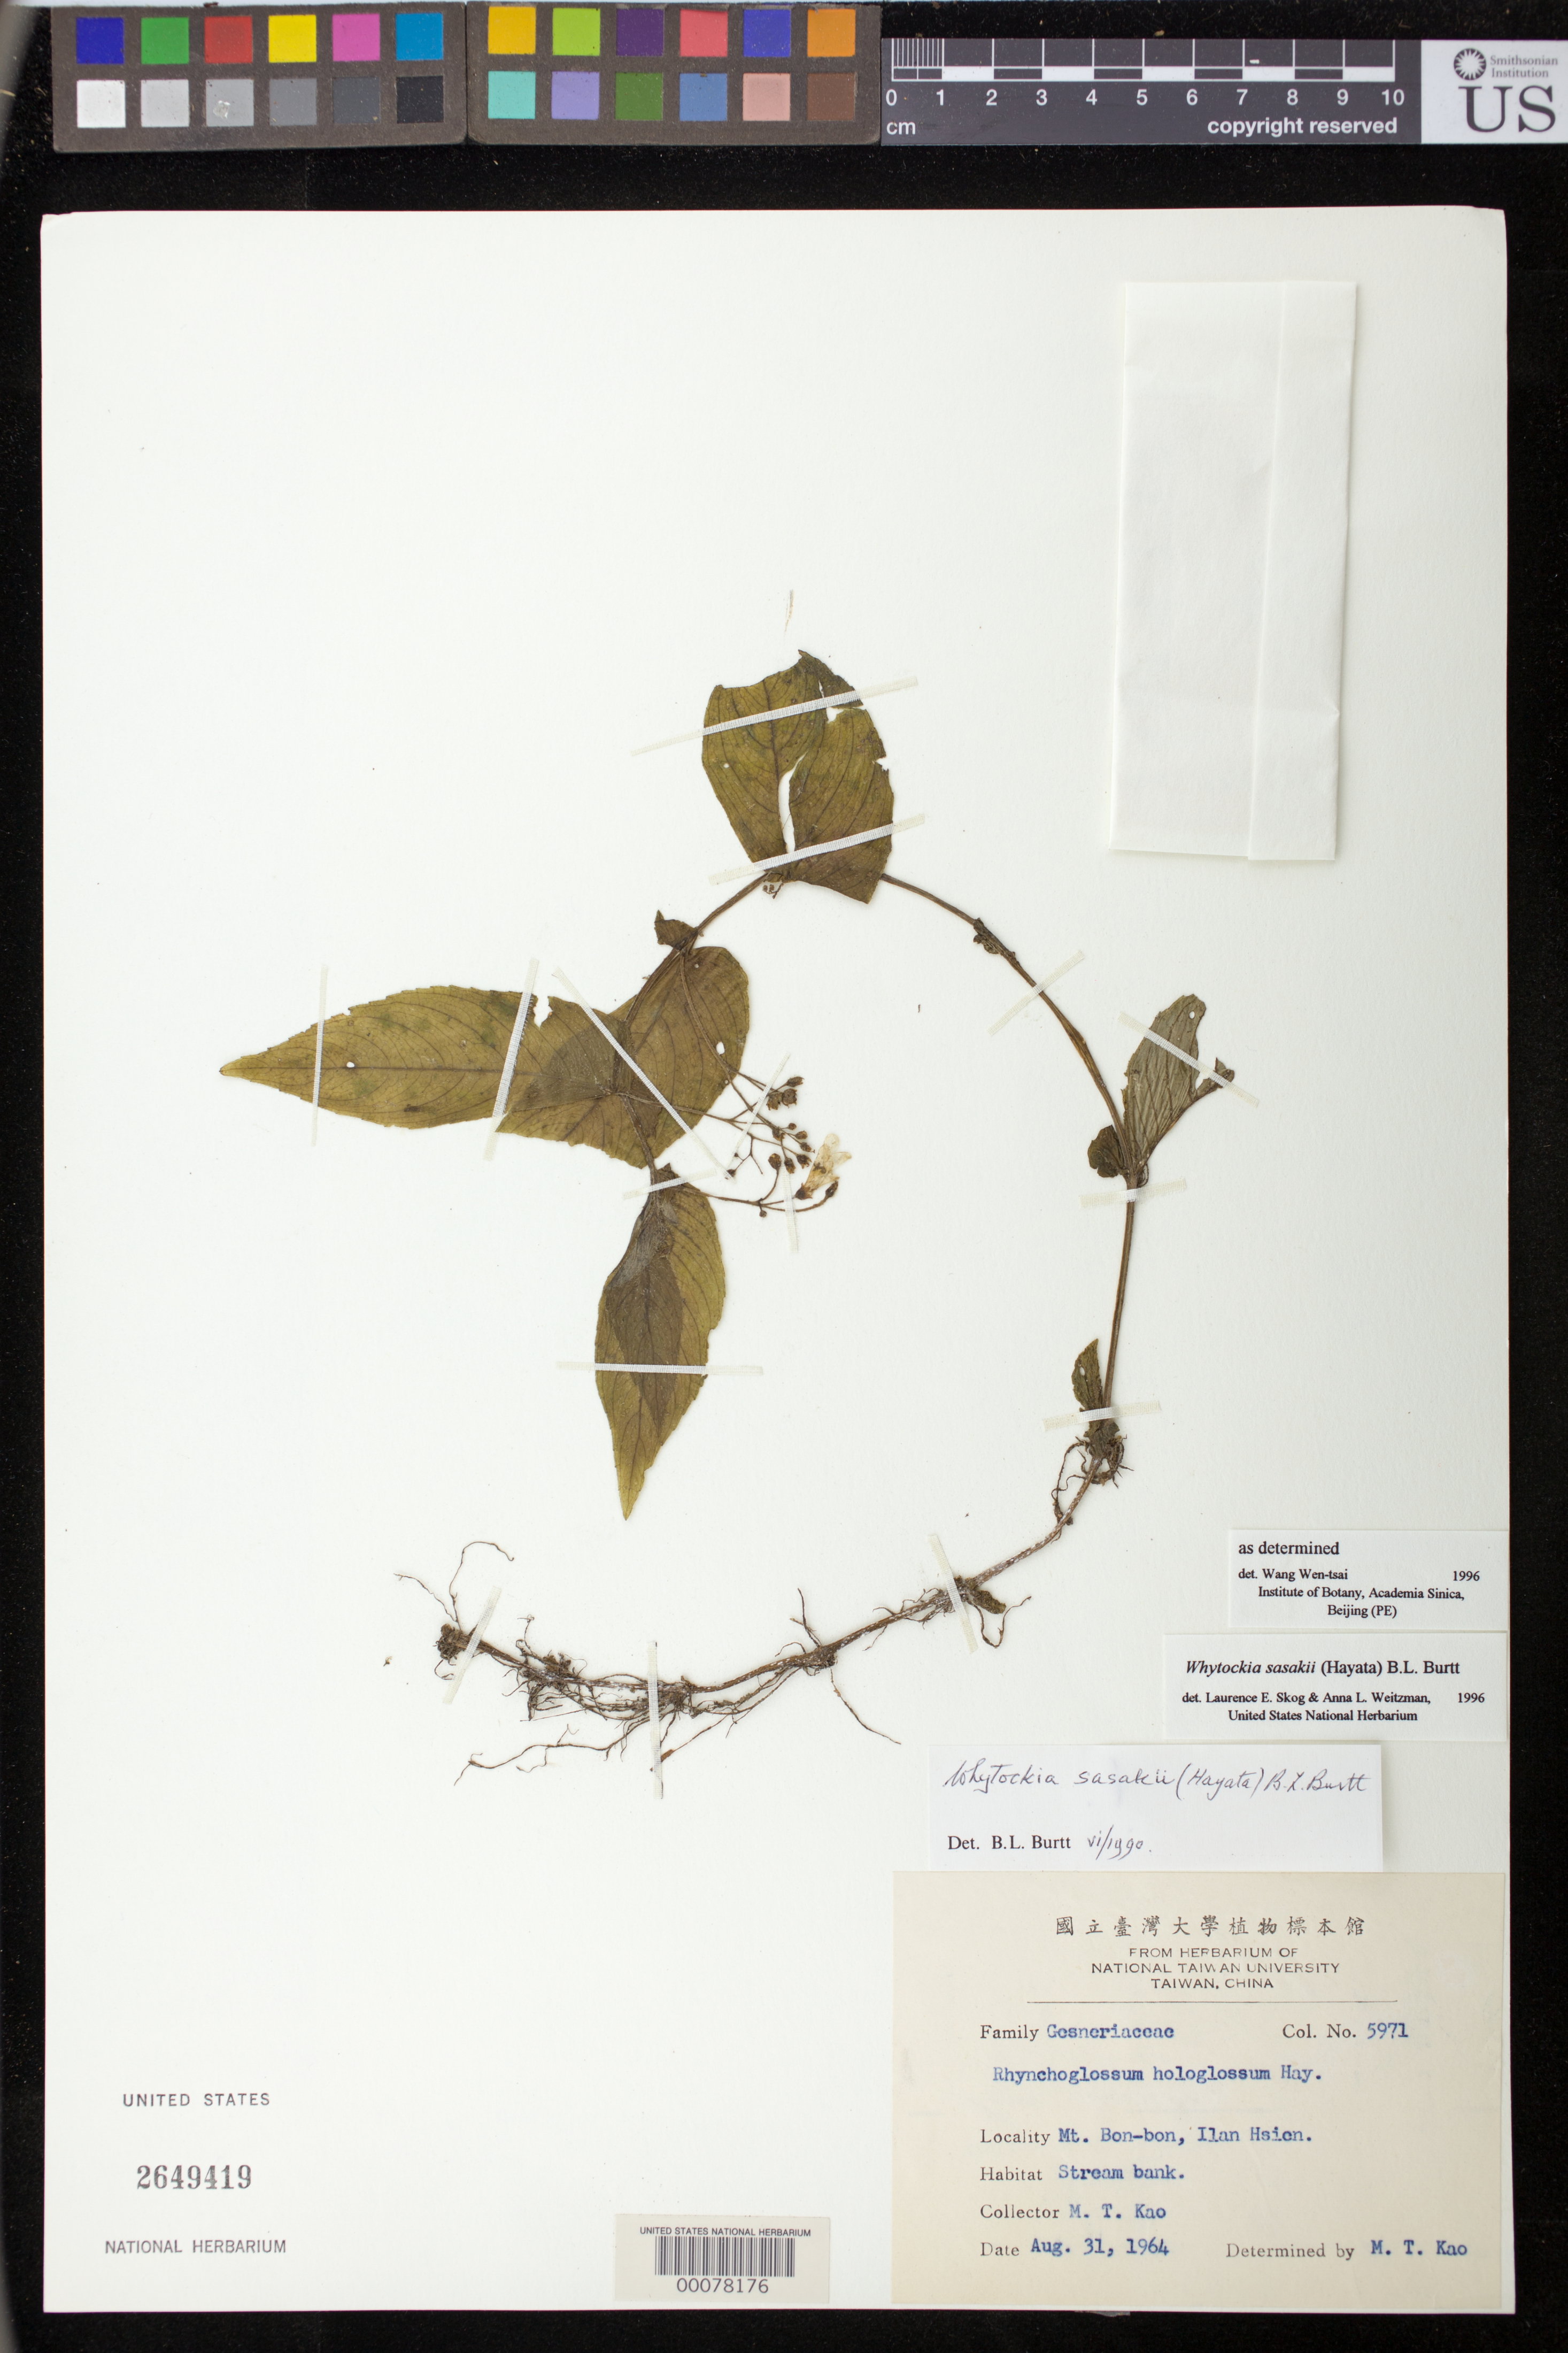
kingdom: Plantae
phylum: Tracheophyta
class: Magnoliopsida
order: Lamiales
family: Gesneriaceae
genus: Whytockia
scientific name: Whytockia sasakii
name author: (Hayata) B.L. Burtt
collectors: M. T. Kao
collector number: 5971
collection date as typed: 31 Aug 1964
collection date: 1964-08-31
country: Taiwan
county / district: Ilan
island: Taiwan [Formosa]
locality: Mt bon-bon, ilan hsien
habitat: Stream bank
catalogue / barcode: US 2649419